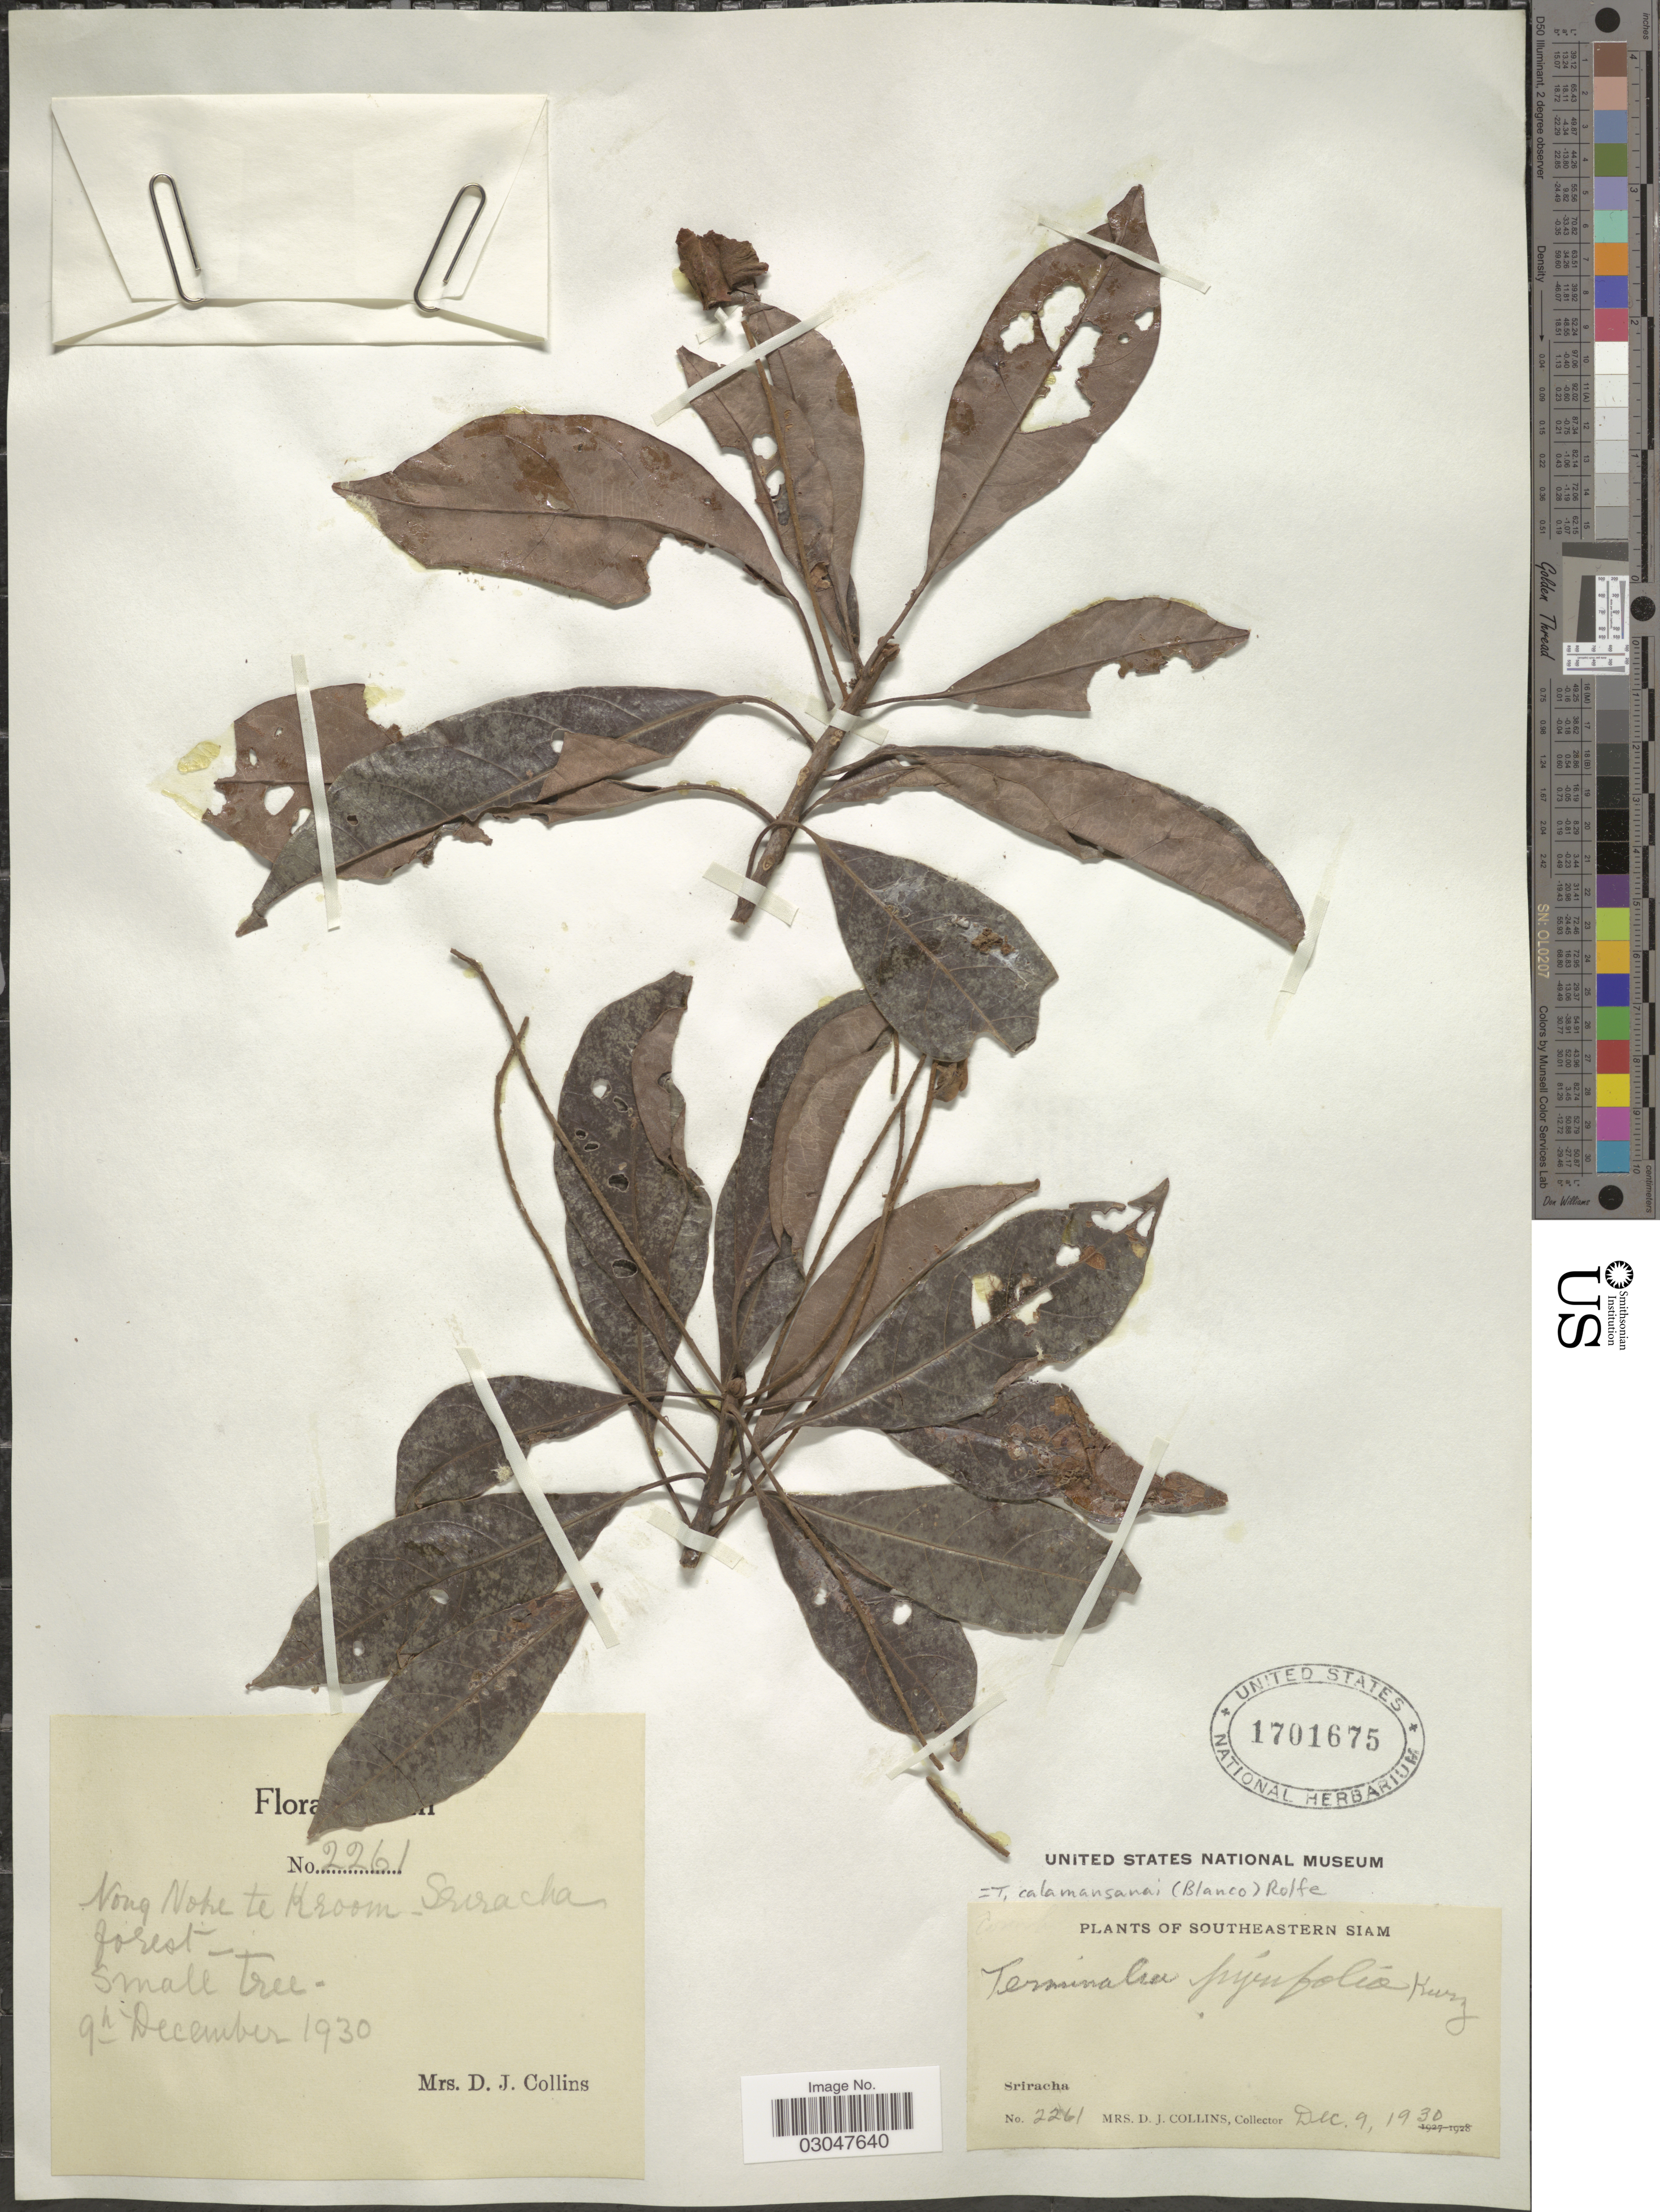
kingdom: Plantae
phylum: Tracheophyta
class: Magnoliopsida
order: Myrtales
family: Combretaceae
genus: Terminalia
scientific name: Terminalia calamansanai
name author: (Blanco) Rolfe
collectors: Mrs. D. J. Collins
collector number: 2261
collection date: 1930-12-09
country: Thailand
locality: Southeastern Siam. Sriracha. Nong Noke te Kroom. Sriracha forest.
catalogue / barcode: US 1701675